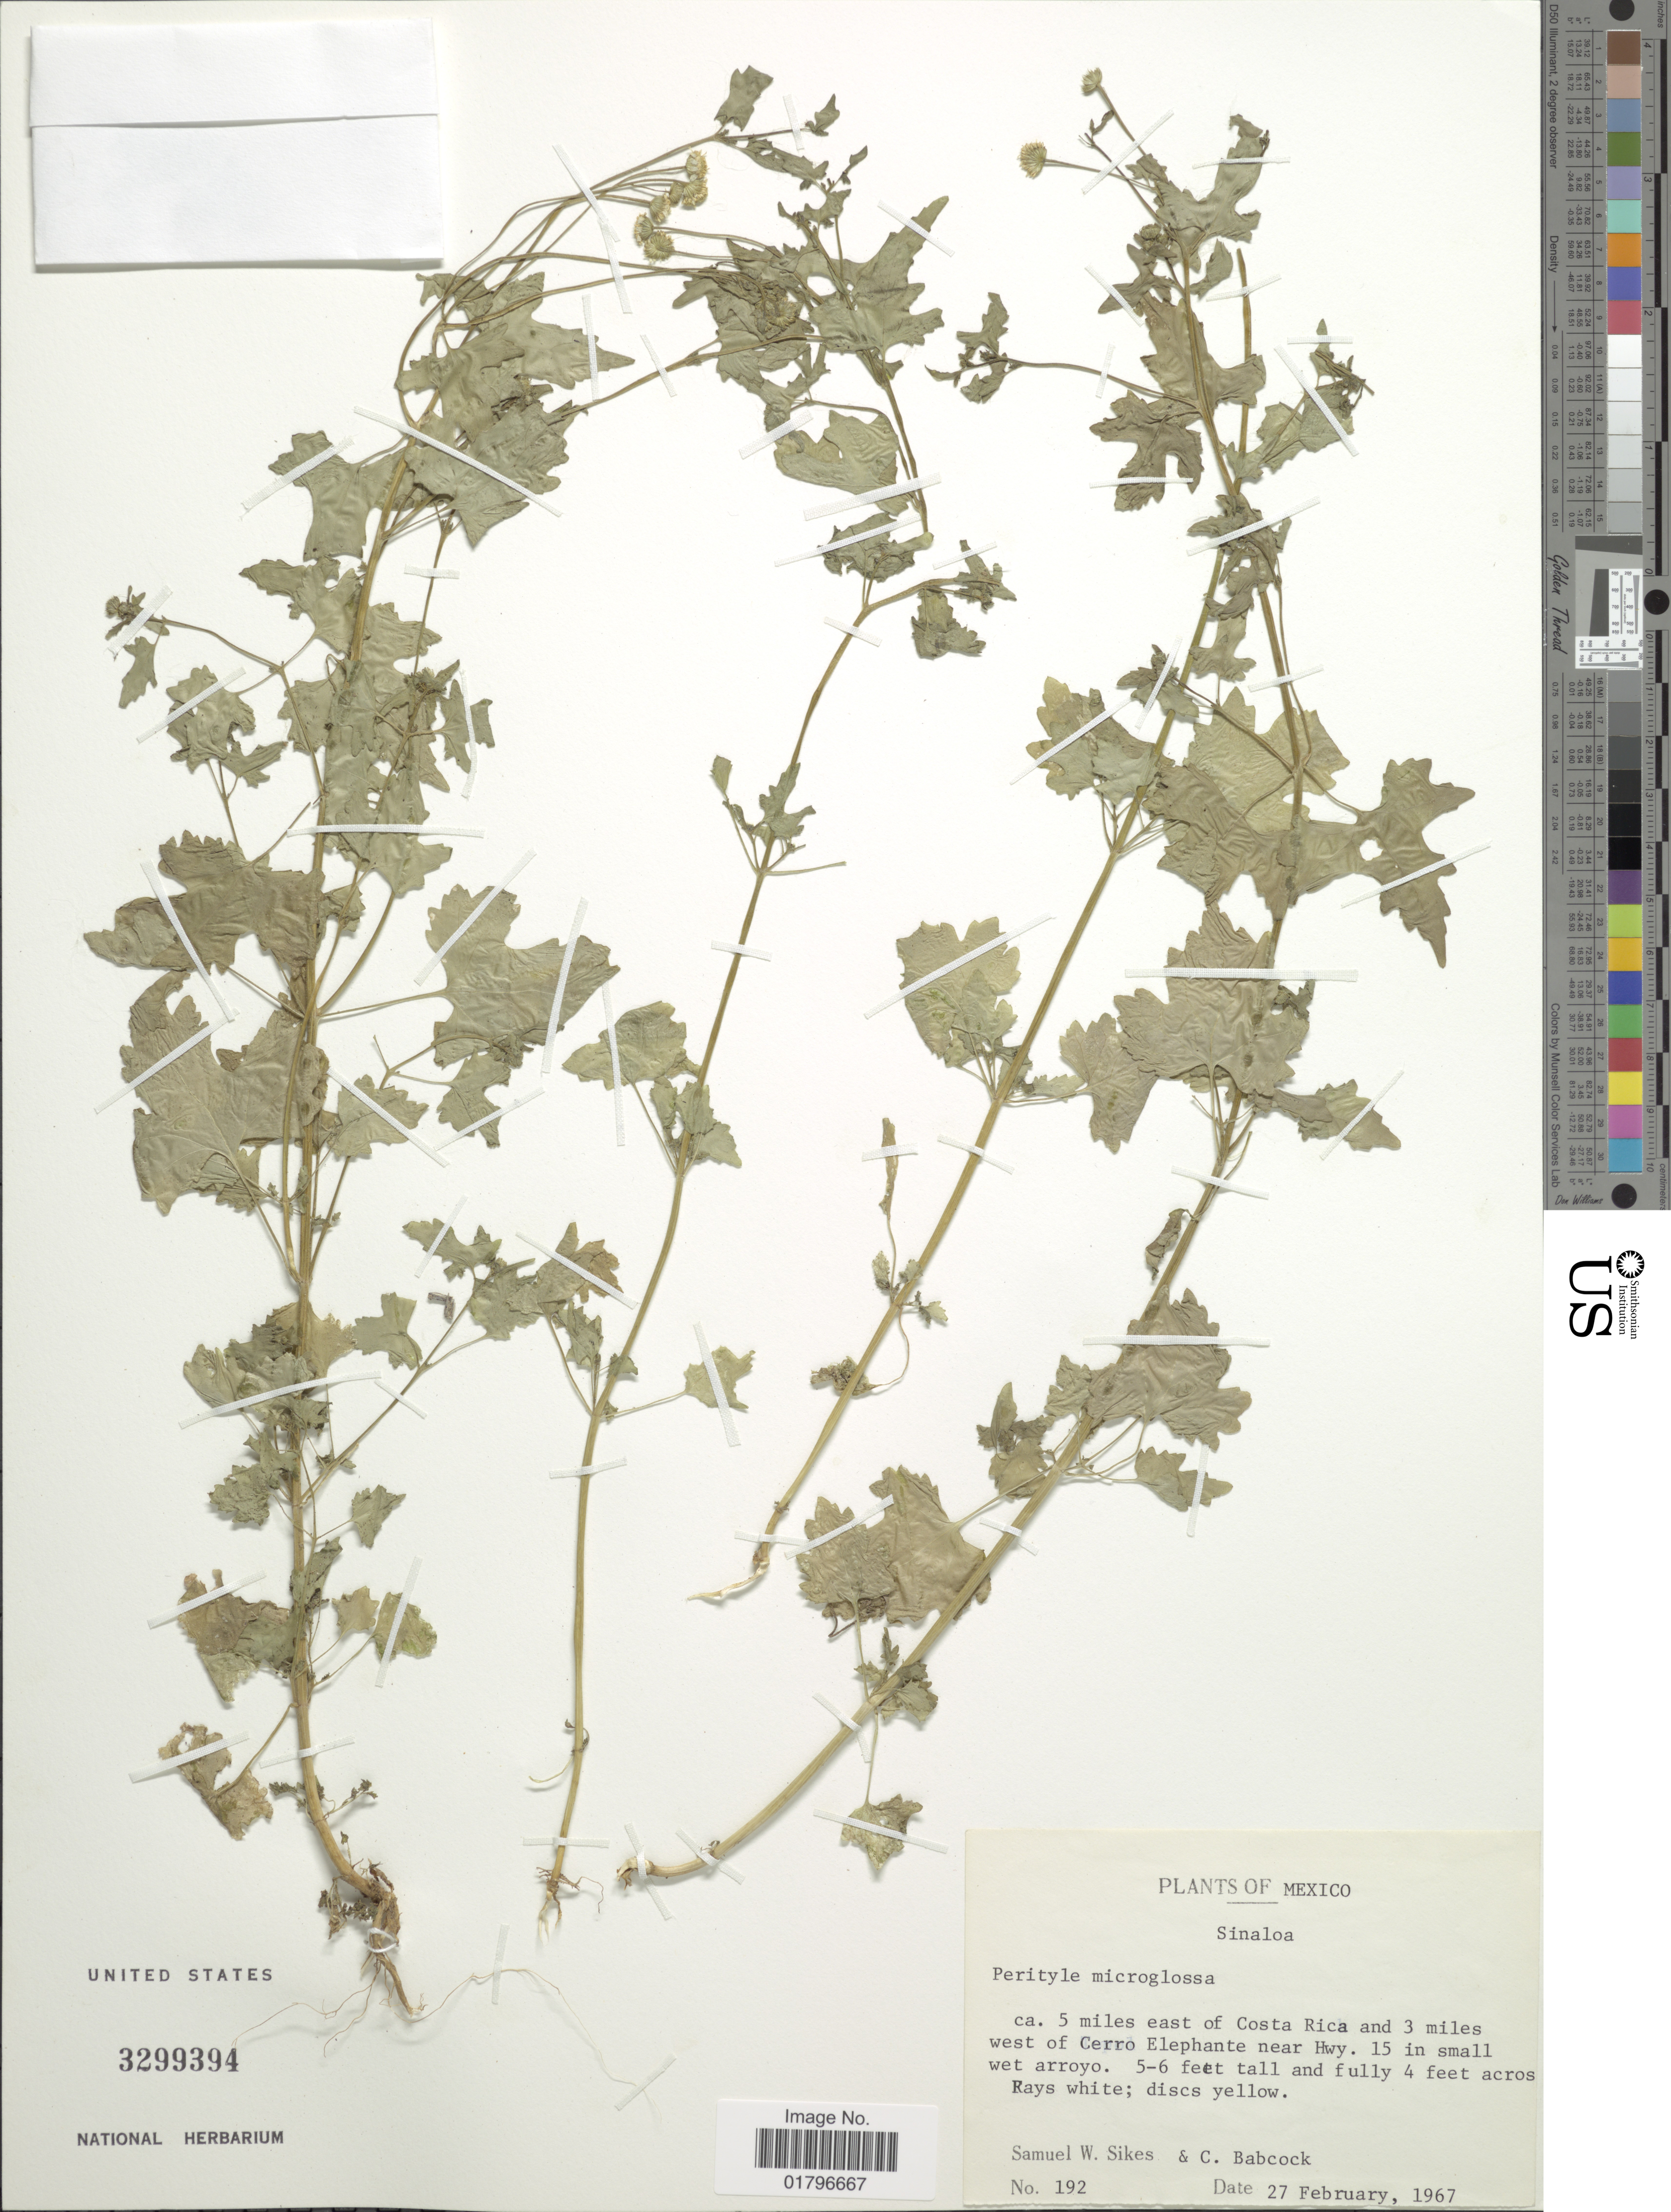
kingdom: Plantae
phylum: Tracheophyta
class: Magnoliopsida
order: Asterales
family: Asteraceae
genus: Perityle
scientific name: Perityle microglossa var. microglossa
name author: Benth.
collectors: S. Sikes & C. Babcock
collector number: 192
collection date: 1967-02-27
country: Mexico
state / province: Sinaloa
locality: Ca. 5 miles east of Costa Rica and 3 miles west of Cerro Elephante near Hwy. 15 in small wet arroyo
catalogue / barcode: US 3299394